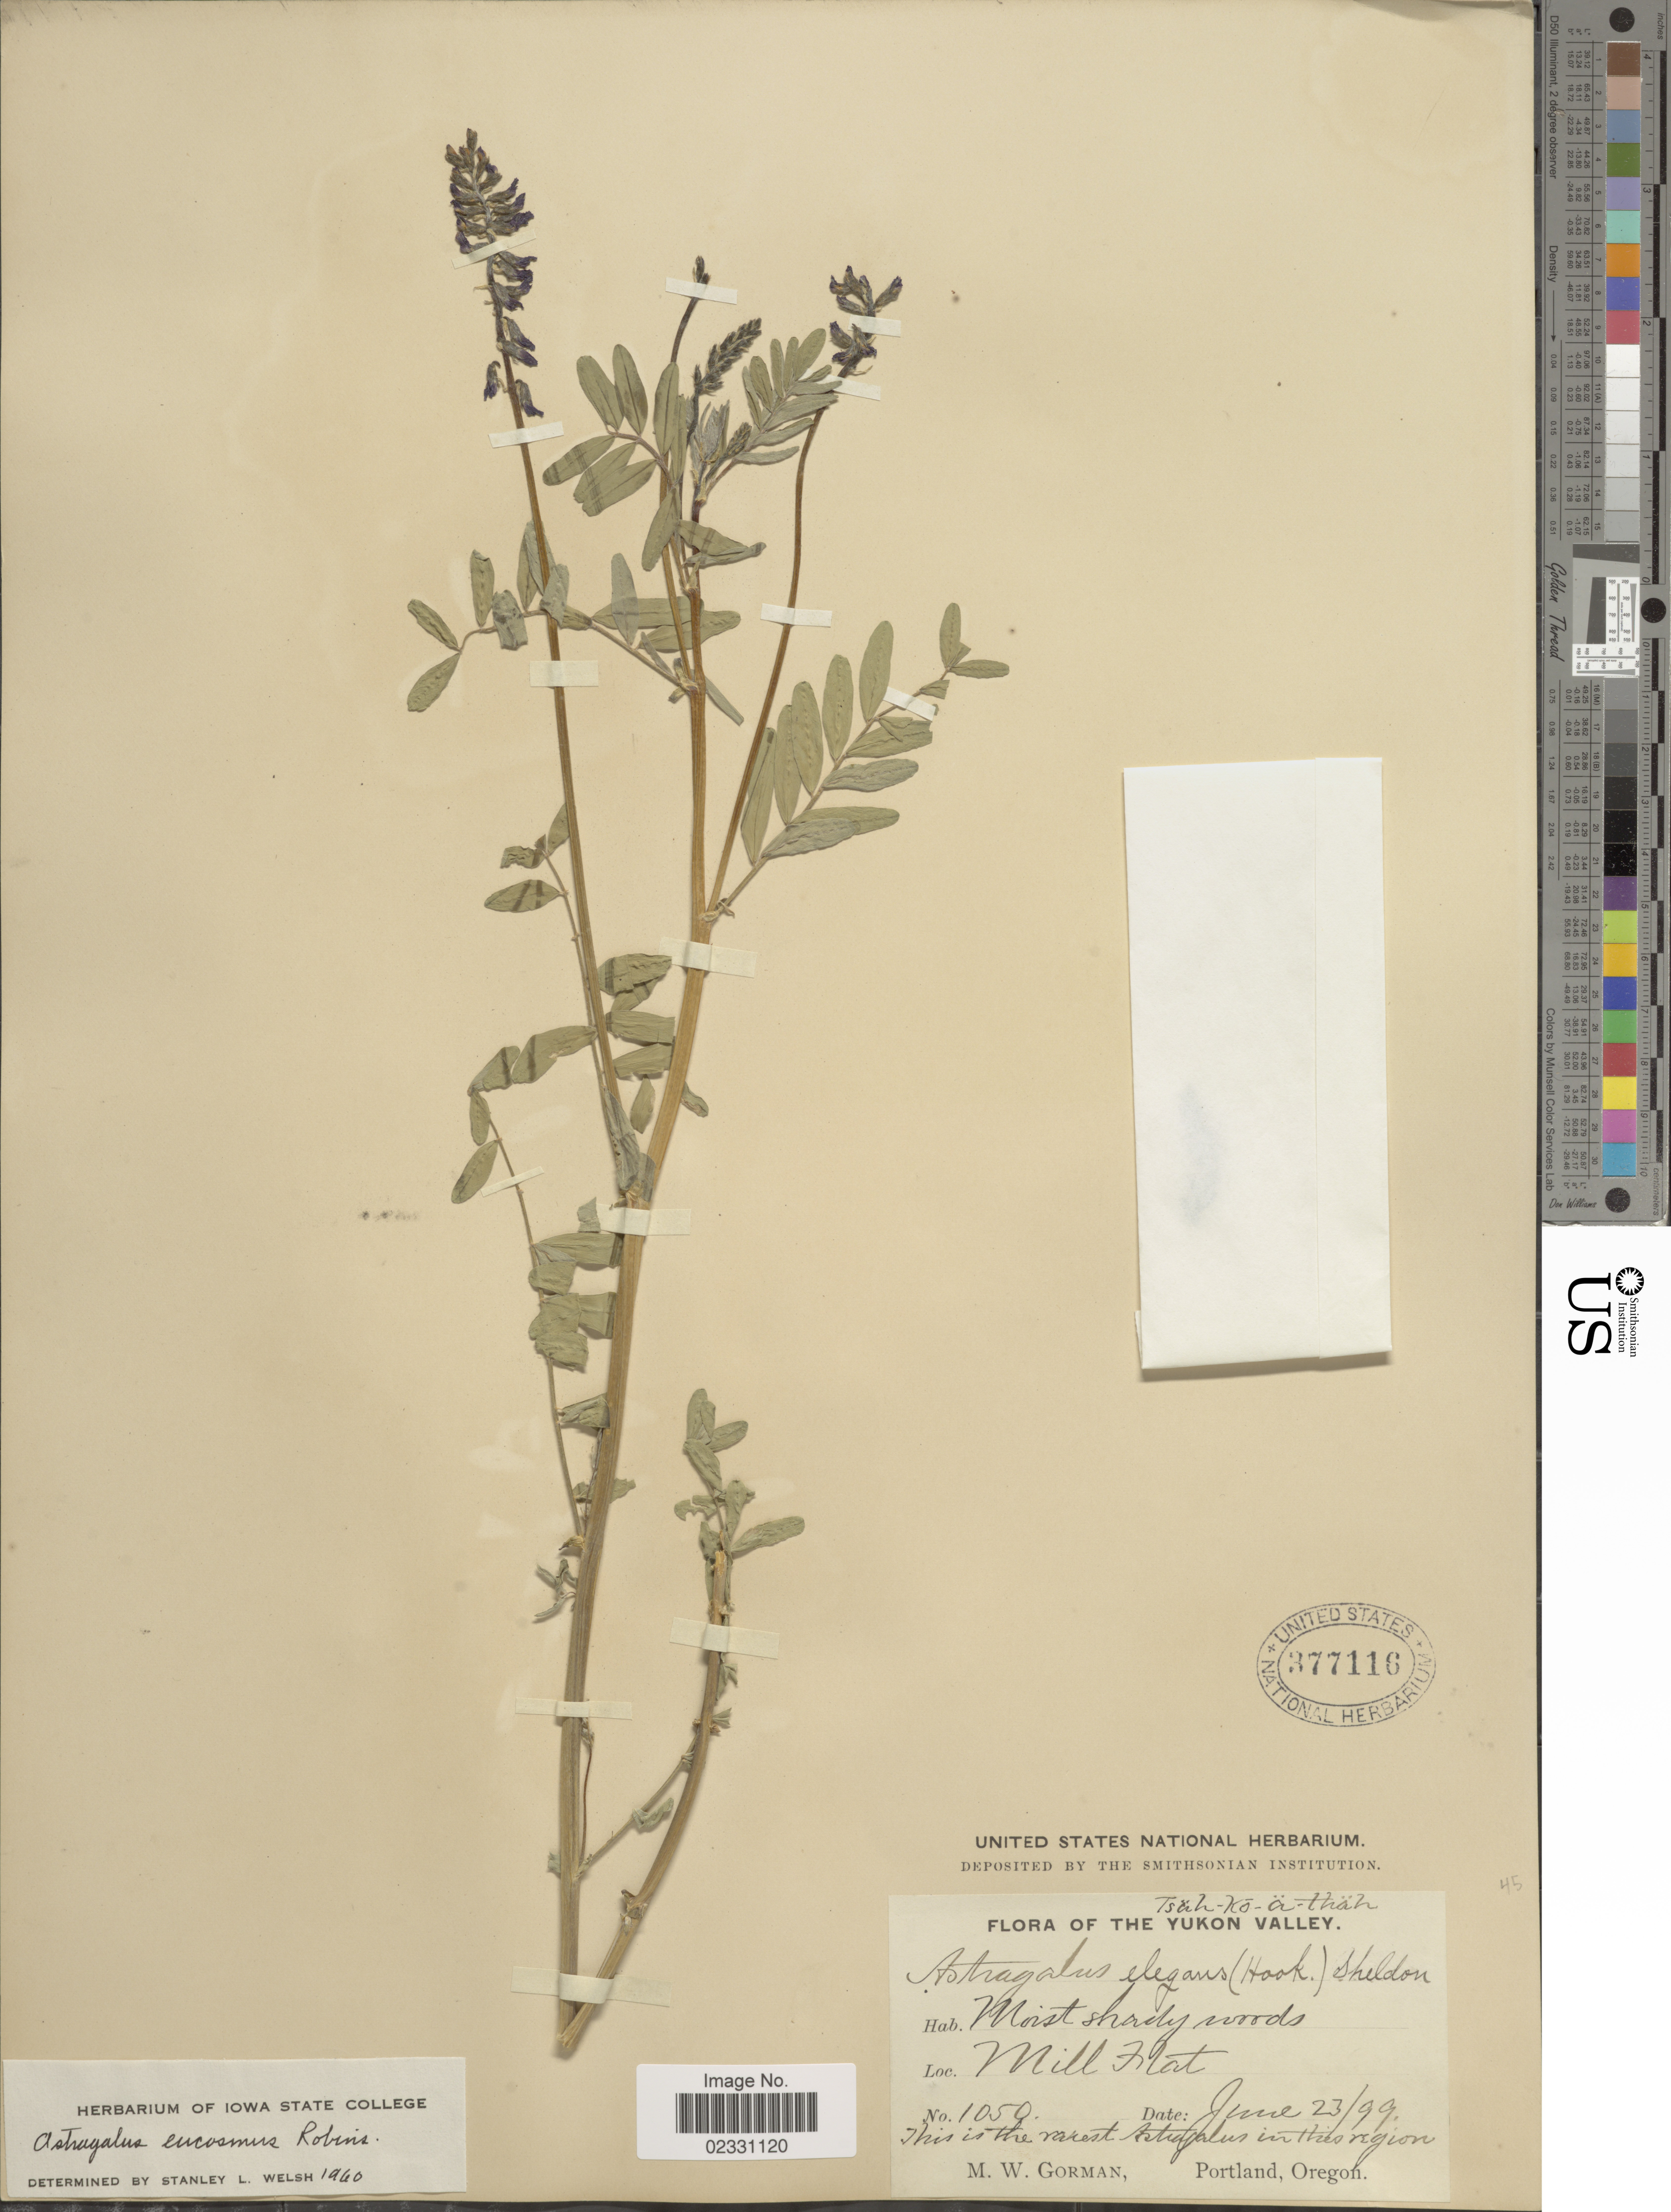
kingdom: Plantae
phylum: Tracheophyta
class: Magnoliopsida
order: Fabales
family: Fabaceae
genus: Astragalus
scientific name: Astragalus eucosmus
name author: B.L. Rob.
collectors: M. W. Gorman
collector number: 1050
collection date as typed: Transcribed d/m/y: 23/6/99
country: Canada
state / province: Yukon Territory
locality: Yukon valley. Tsah-Ko-a-thah. Mill Flat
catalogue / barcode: US 377116